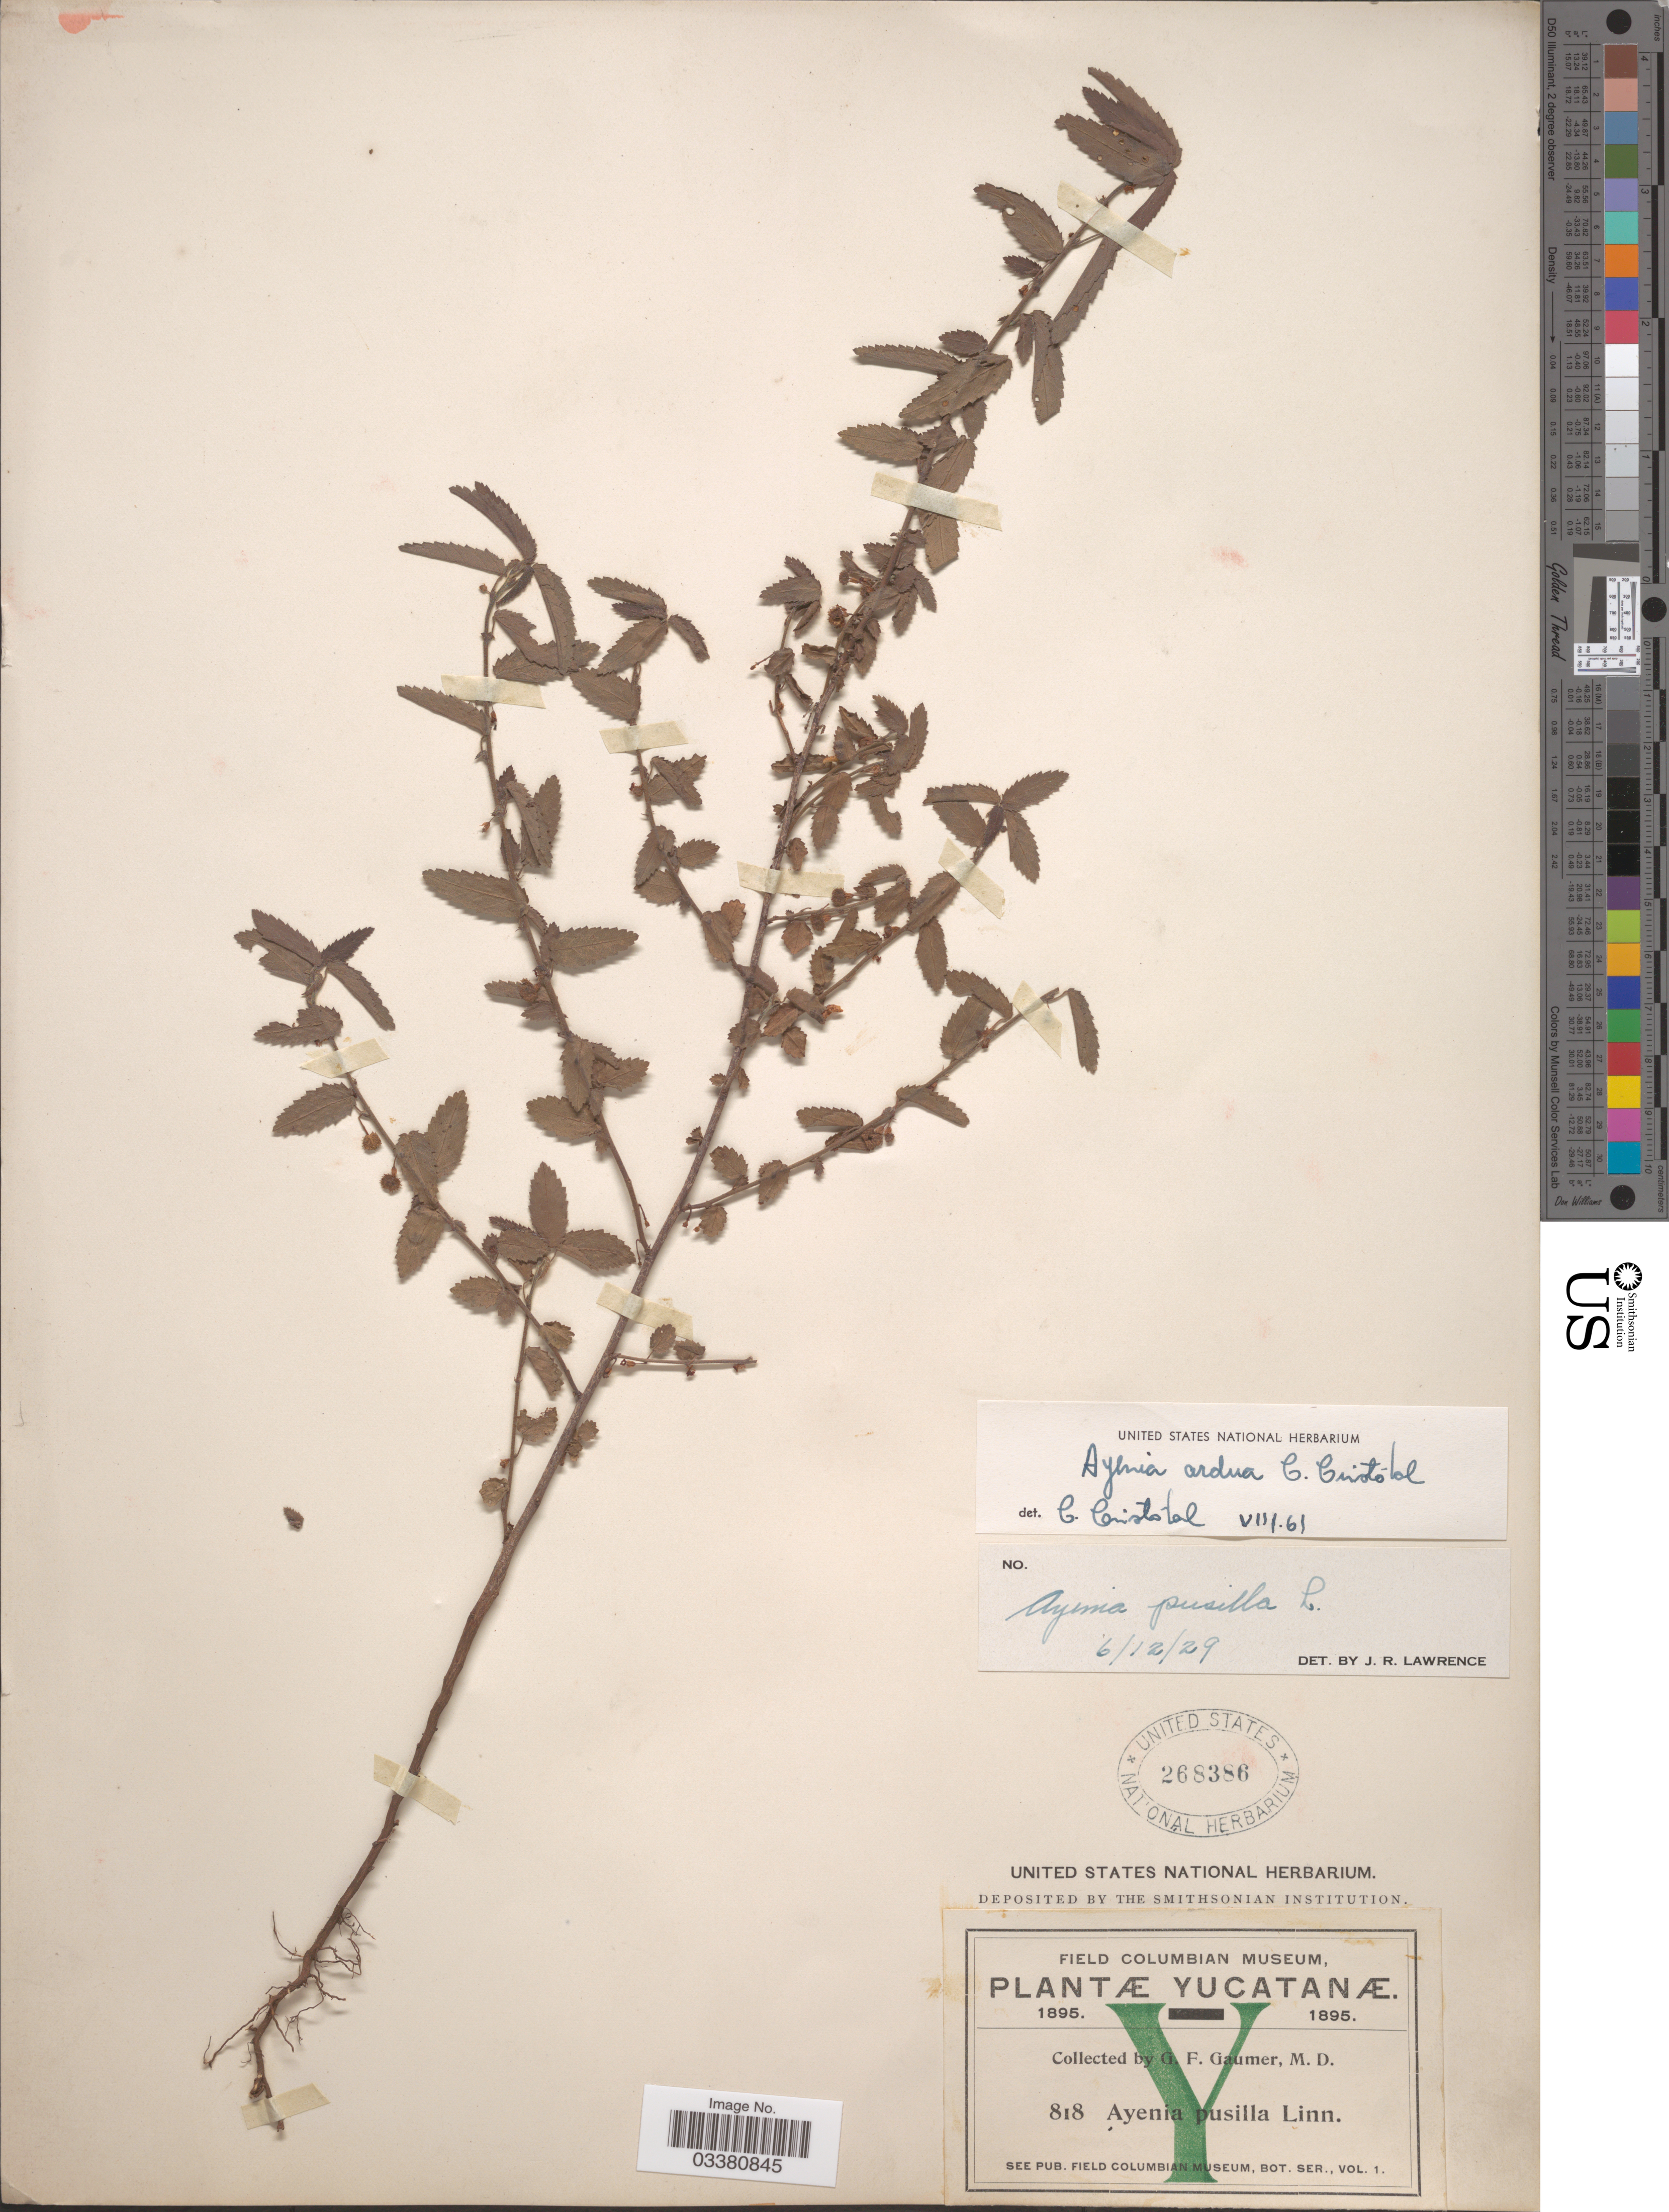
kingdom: Plantae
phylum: Tracheophyta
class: Magnoliopsida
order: Malvales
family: Malvaceae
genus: Ayenia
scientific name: Ayenia ardua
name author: Cristóbal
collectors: G. F. Gaumer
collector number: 818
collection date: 1895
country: Mexico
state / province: Yucatán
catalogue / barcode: US 268386